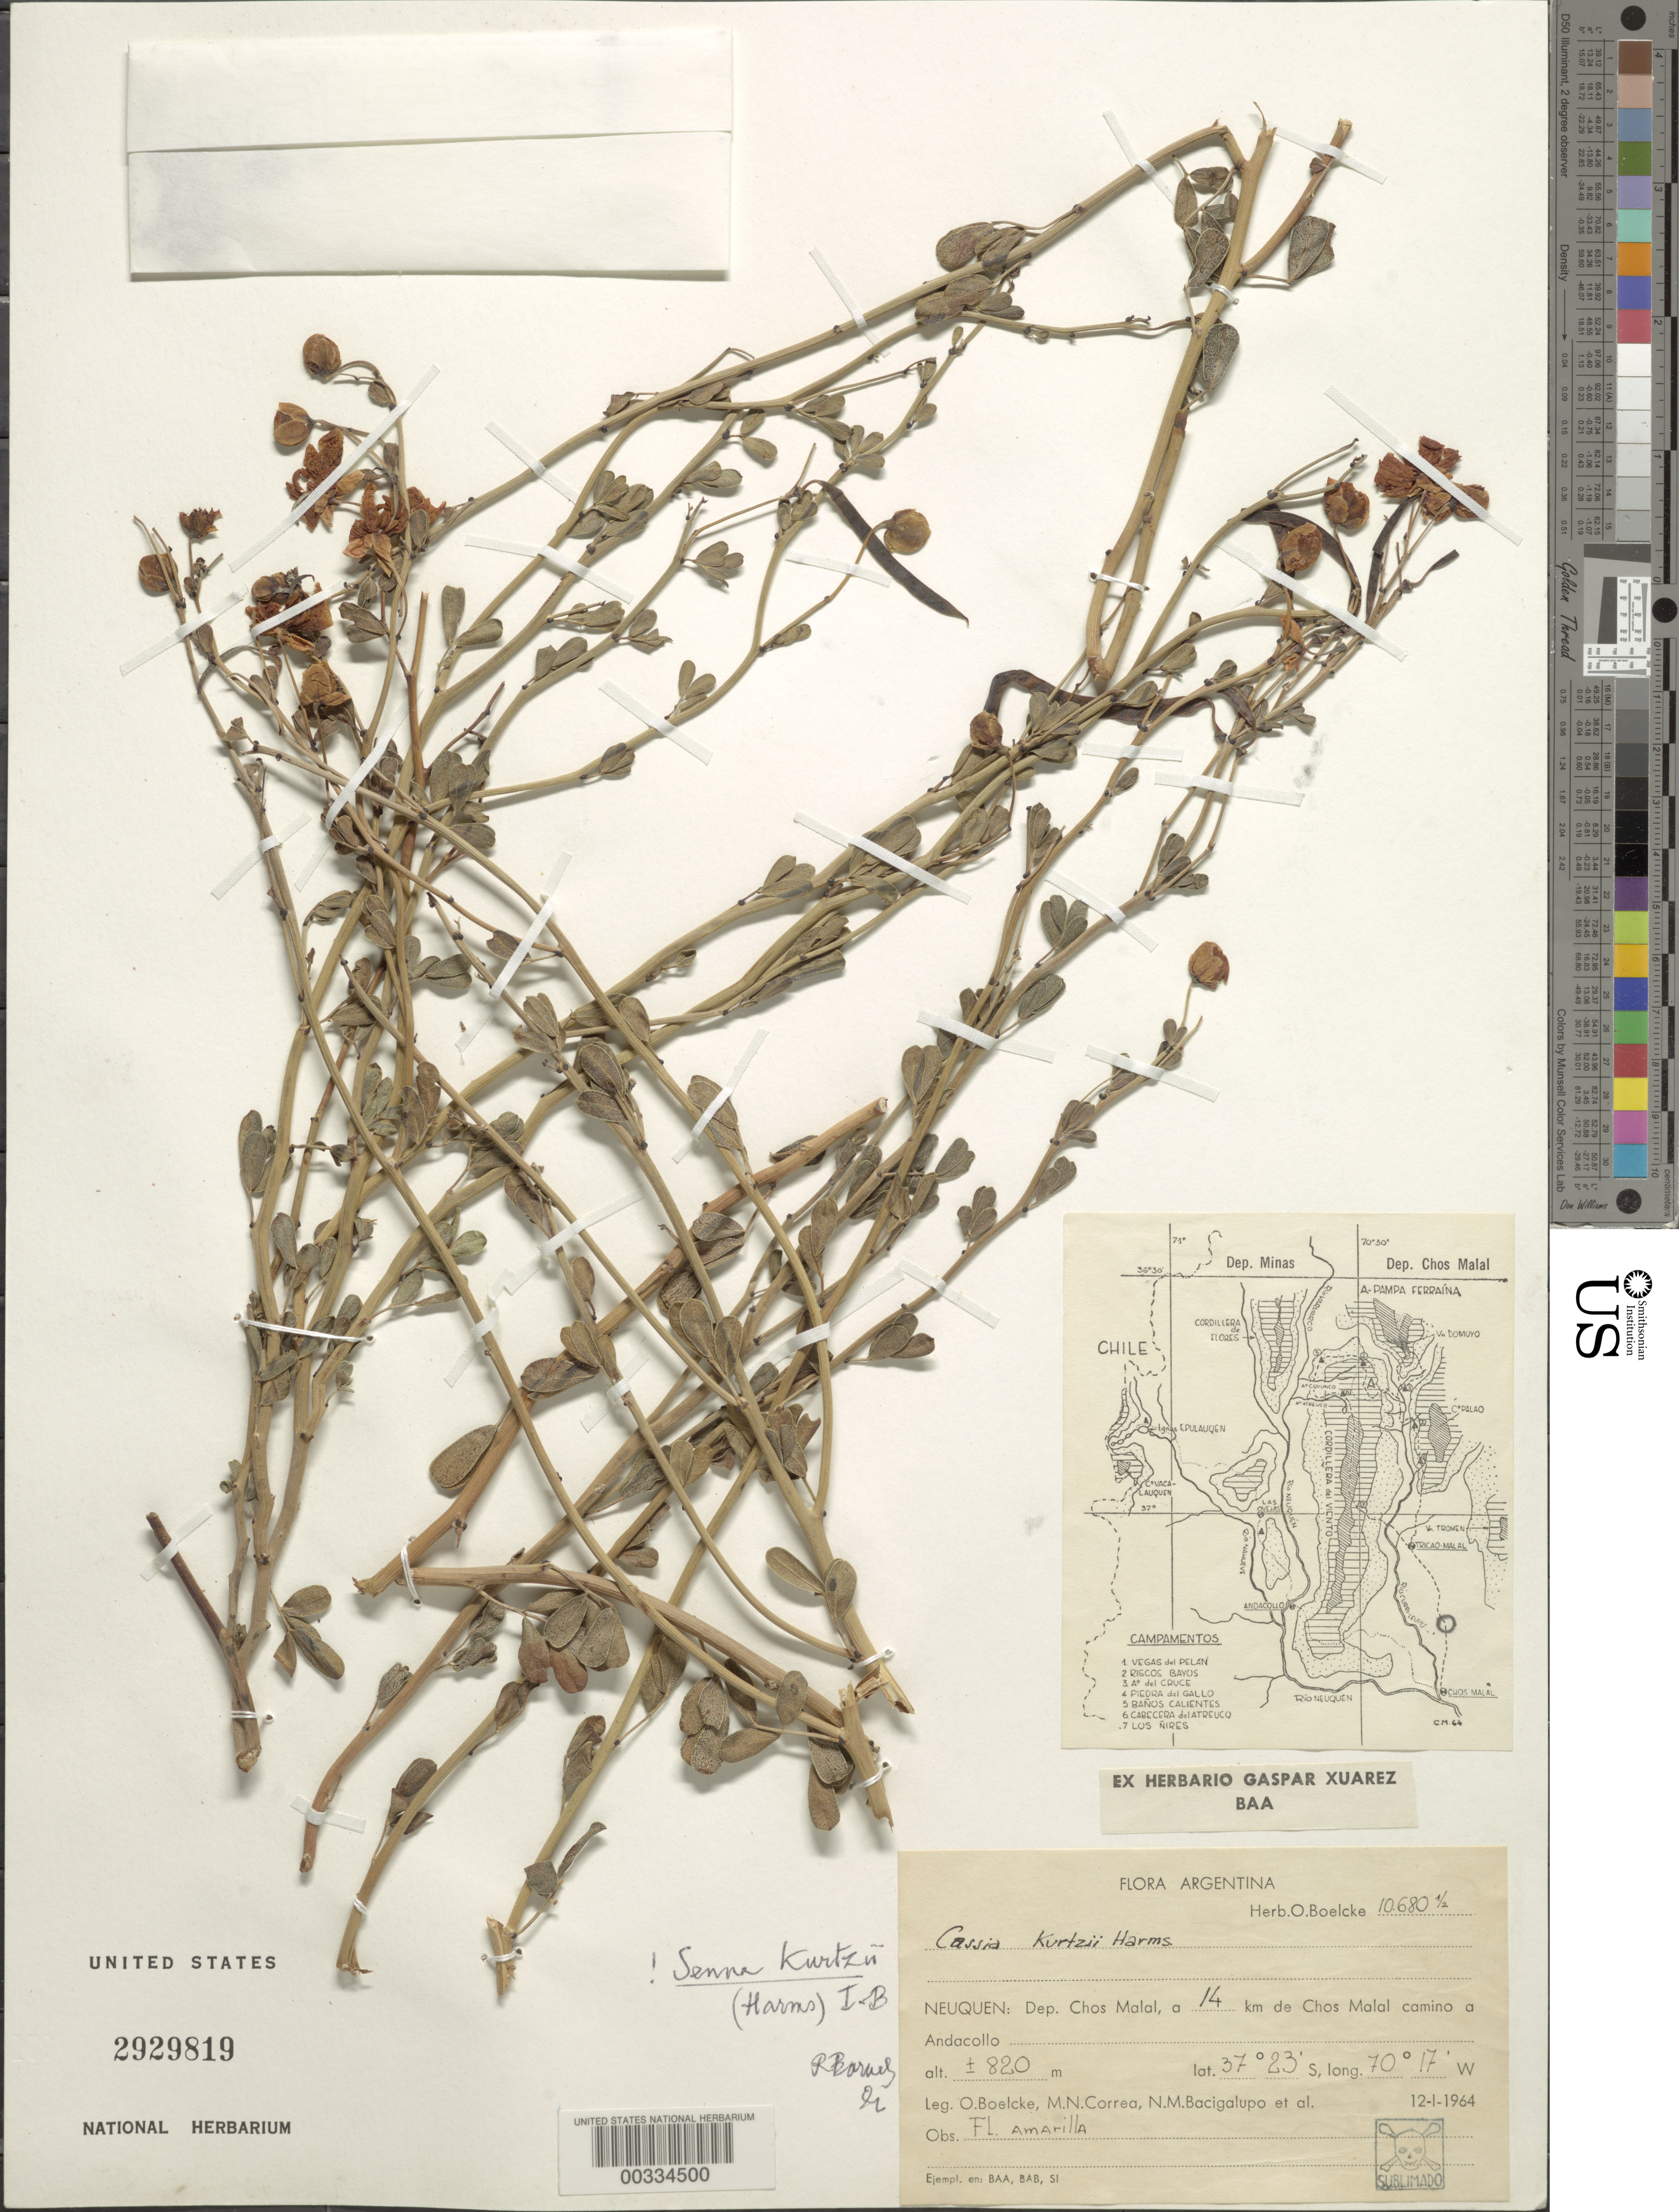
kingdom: Plantae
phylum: Tracheophyta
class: Magnoliopsida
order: Fabales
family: Fabaceae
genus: Senna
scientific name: Senna kurtzii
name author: (Harms) H.S. Irwin & Barneby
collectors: O. Boelcke, M. N. Correa & N. M. Bacigalupo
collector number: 10680.5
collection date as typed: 12 Jan 1964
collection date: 1964-01-12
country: Argentina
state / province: Neuquén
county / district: Chos-malal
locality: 14 km de Chos Malal Camino a Andacollo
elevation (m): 820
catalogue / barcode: US 2929819